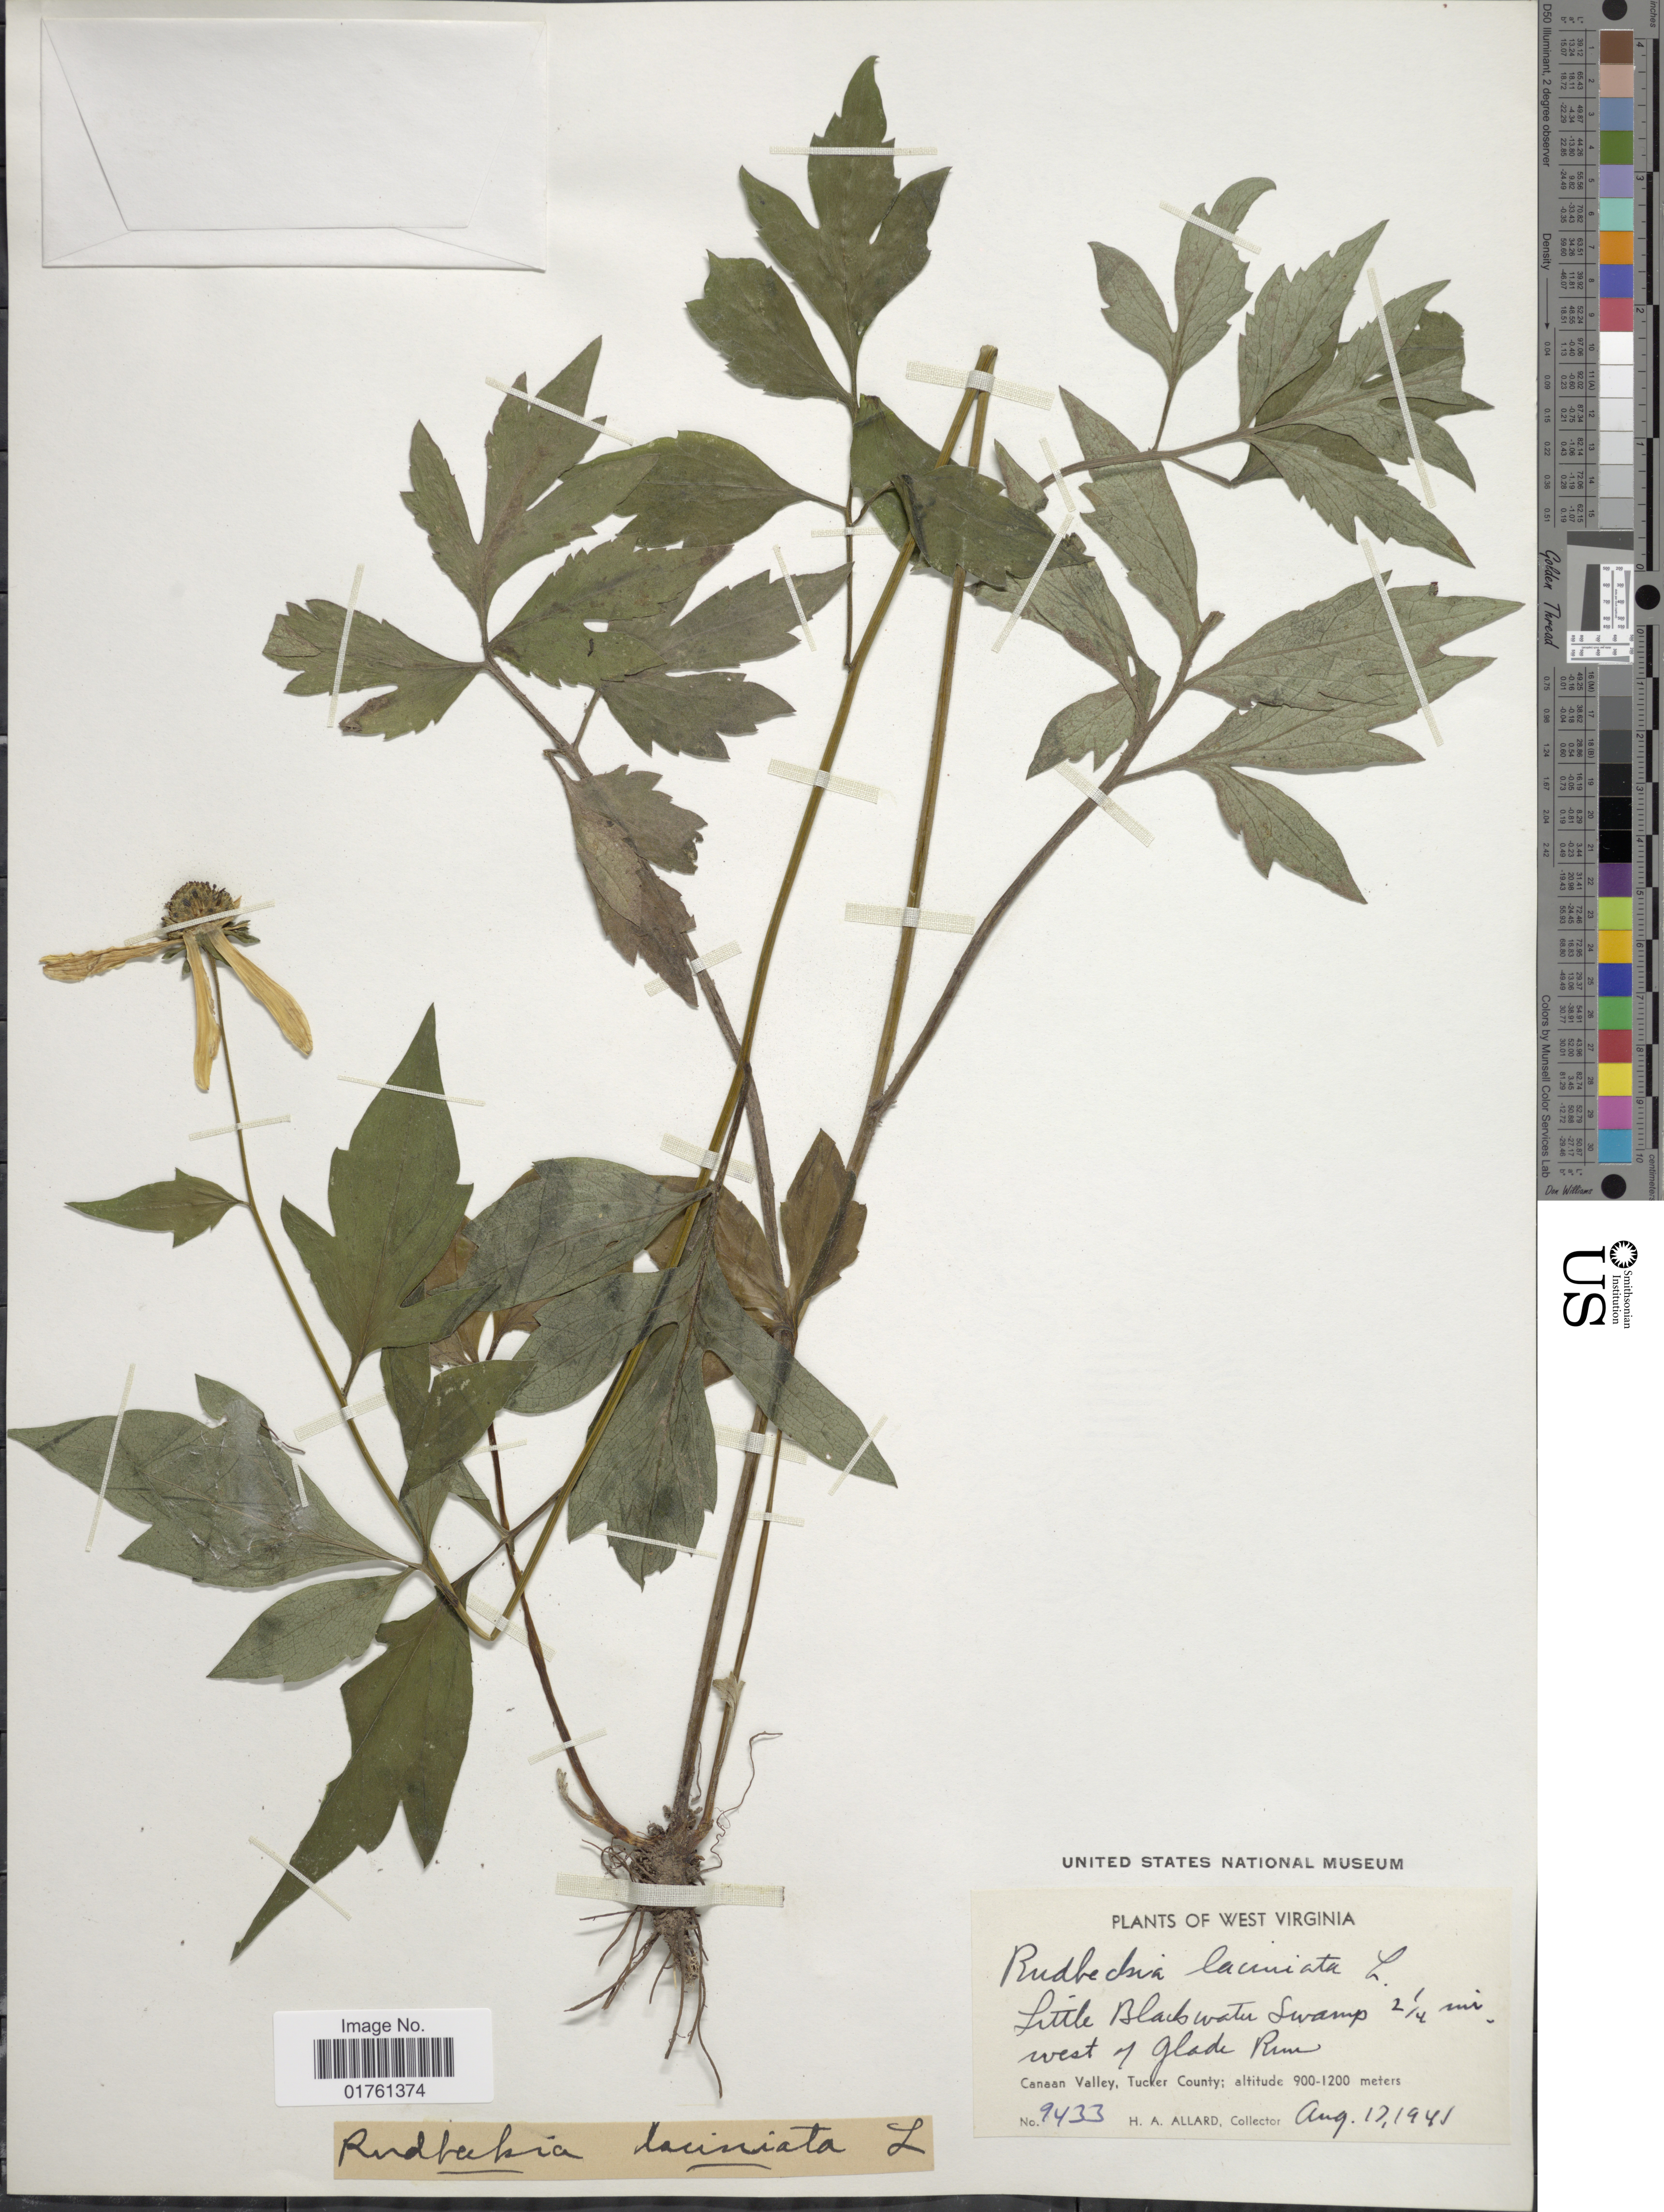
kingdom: Plantae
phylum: Tracheophyta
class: Magnoliopsida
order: Asterales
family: Asteraceae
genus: Rudbeckia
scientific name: Rudbeckia laciniata var. laciniata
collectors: H. A. Allard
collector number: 9433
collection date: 1941-08-17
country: United States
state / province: West Virginia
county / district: Tucker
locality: Little Blackwater River 2½ mi west of Glade River, Canaan Valley, Tucker County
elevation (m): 900